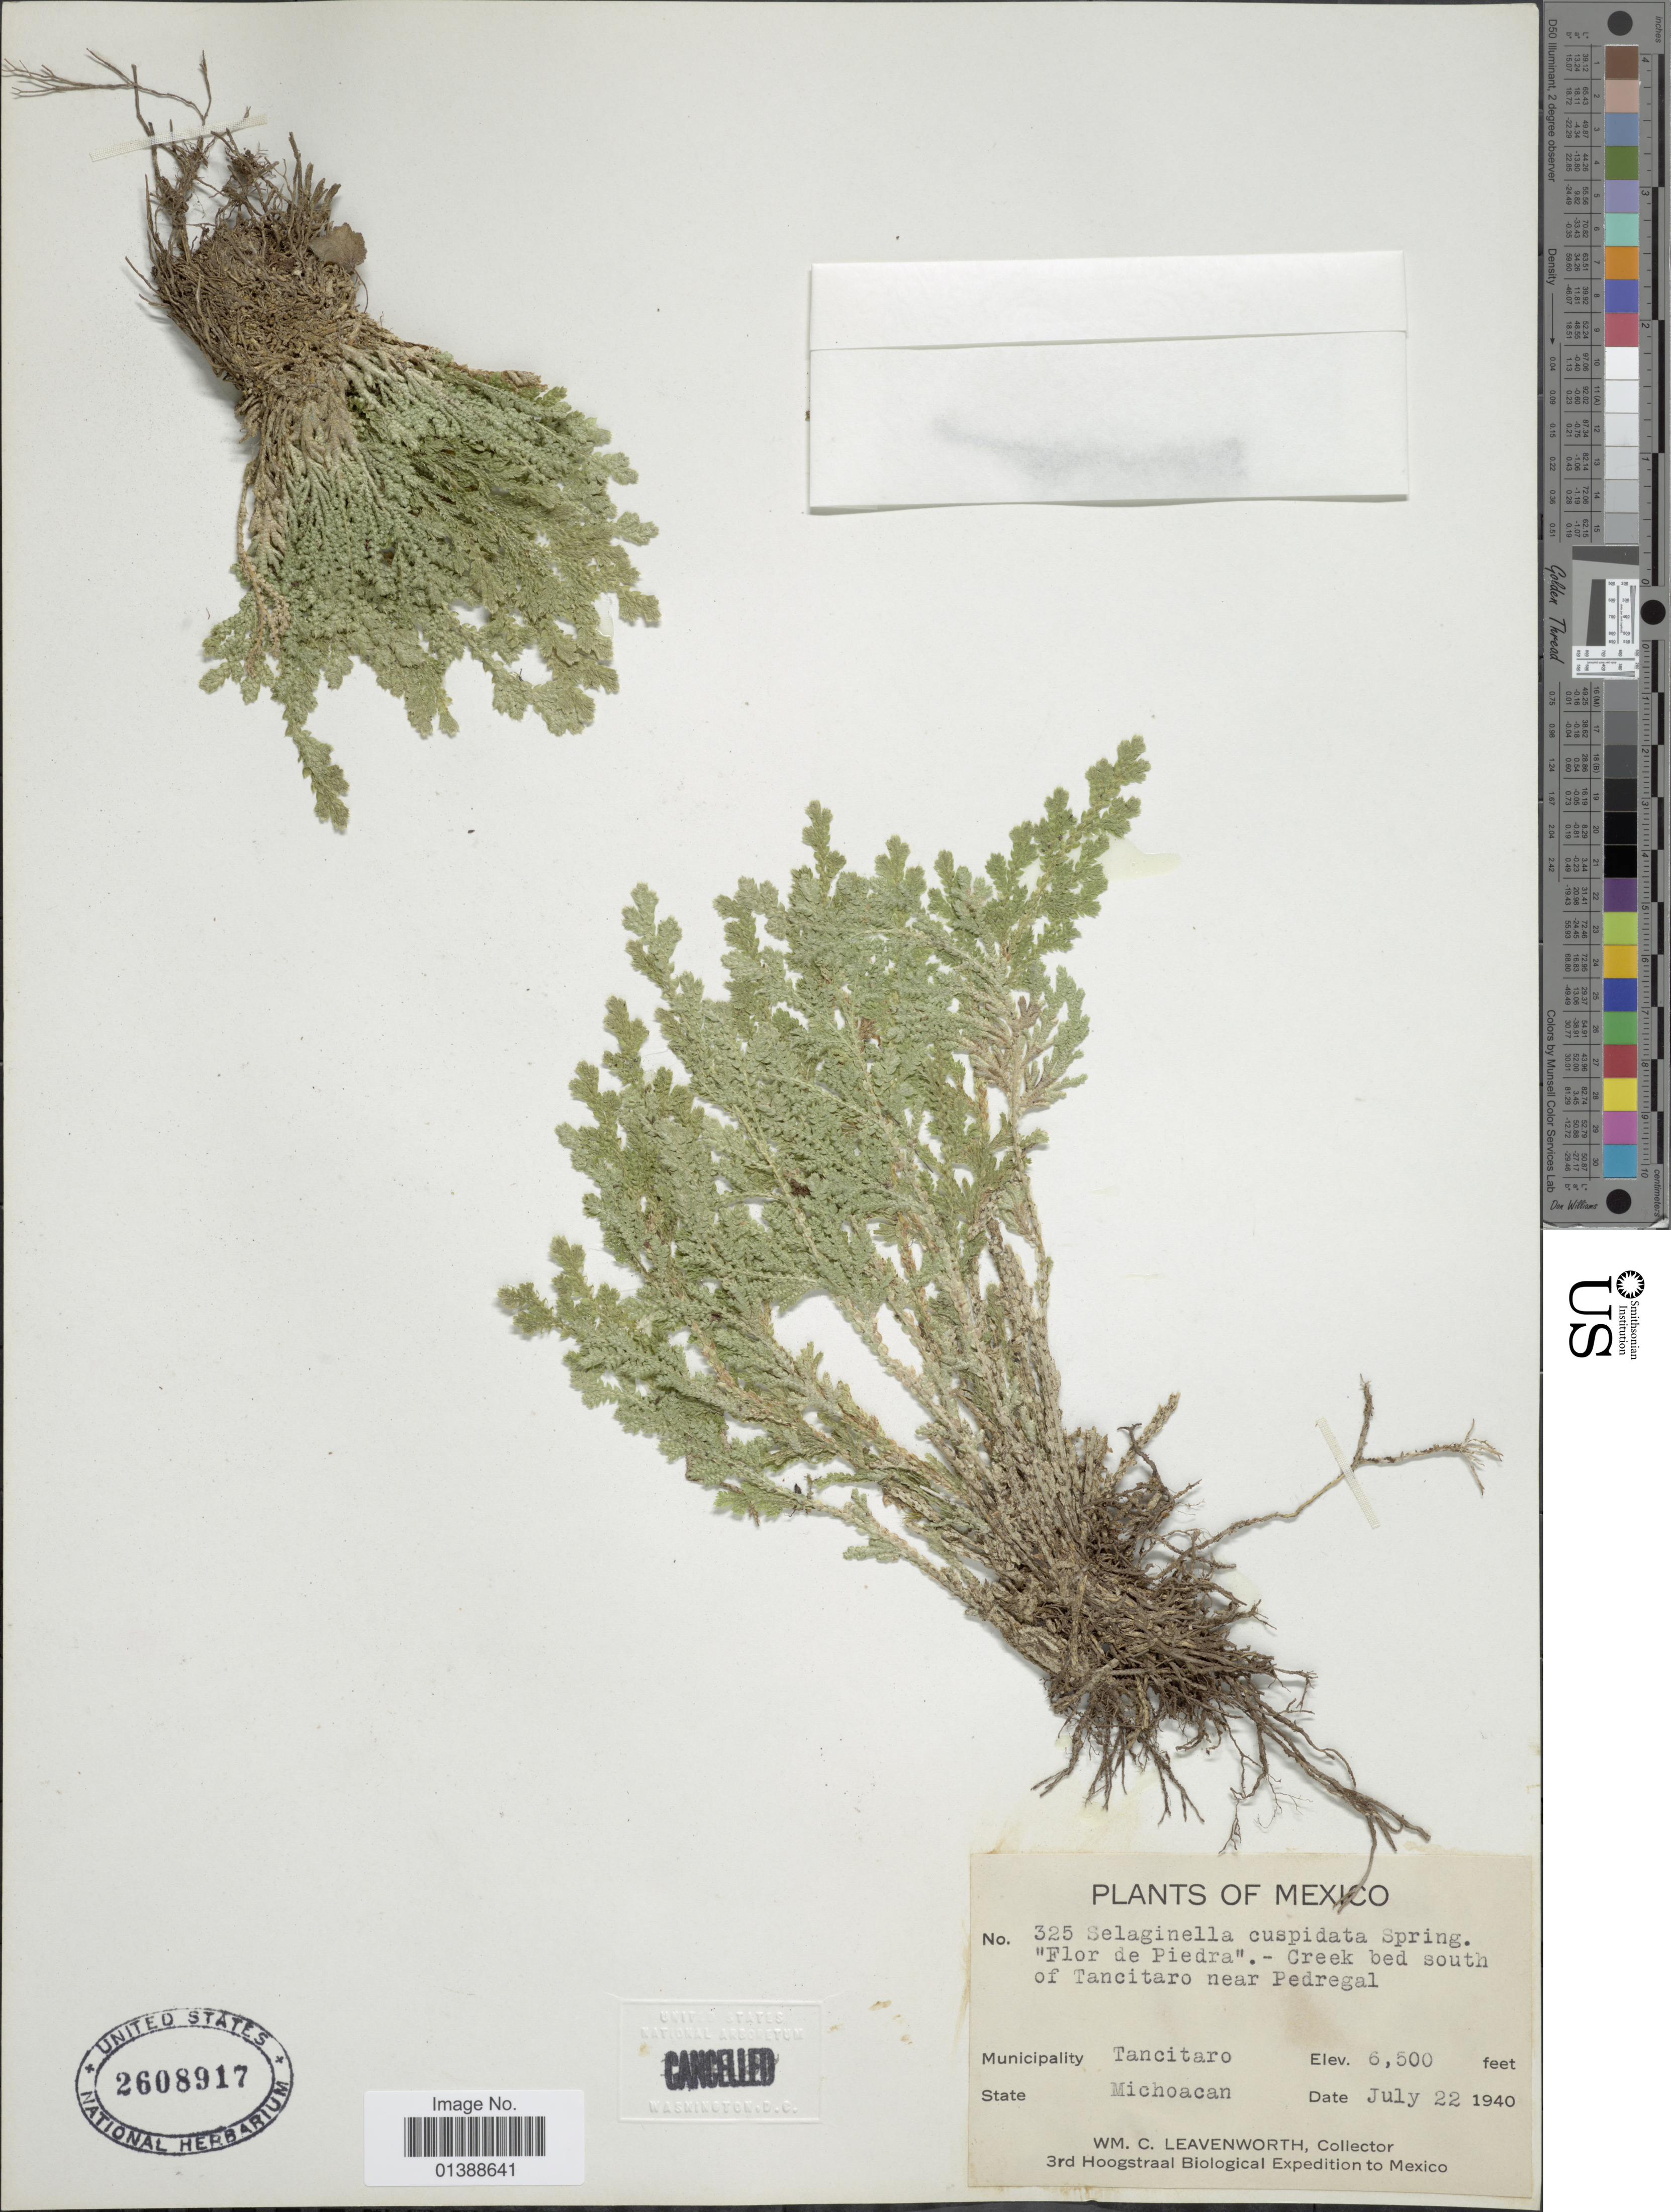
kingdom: Plantae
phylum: Tracheophyta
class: Lycopodiopsida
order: Selaginellales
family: Selaginellaceae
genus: Selaginella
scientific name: Selaginella pallescens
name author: (C. Presl) Spring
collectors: W. C. Leavenworth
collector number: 325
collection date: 1940-07-22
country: Mexico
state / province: Michoacán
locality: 'Flor de Piedra' - Creek bed south of Tancitaro near Pedregal, Municpality Tancitaro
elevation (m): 1981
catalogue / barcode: US 2608917